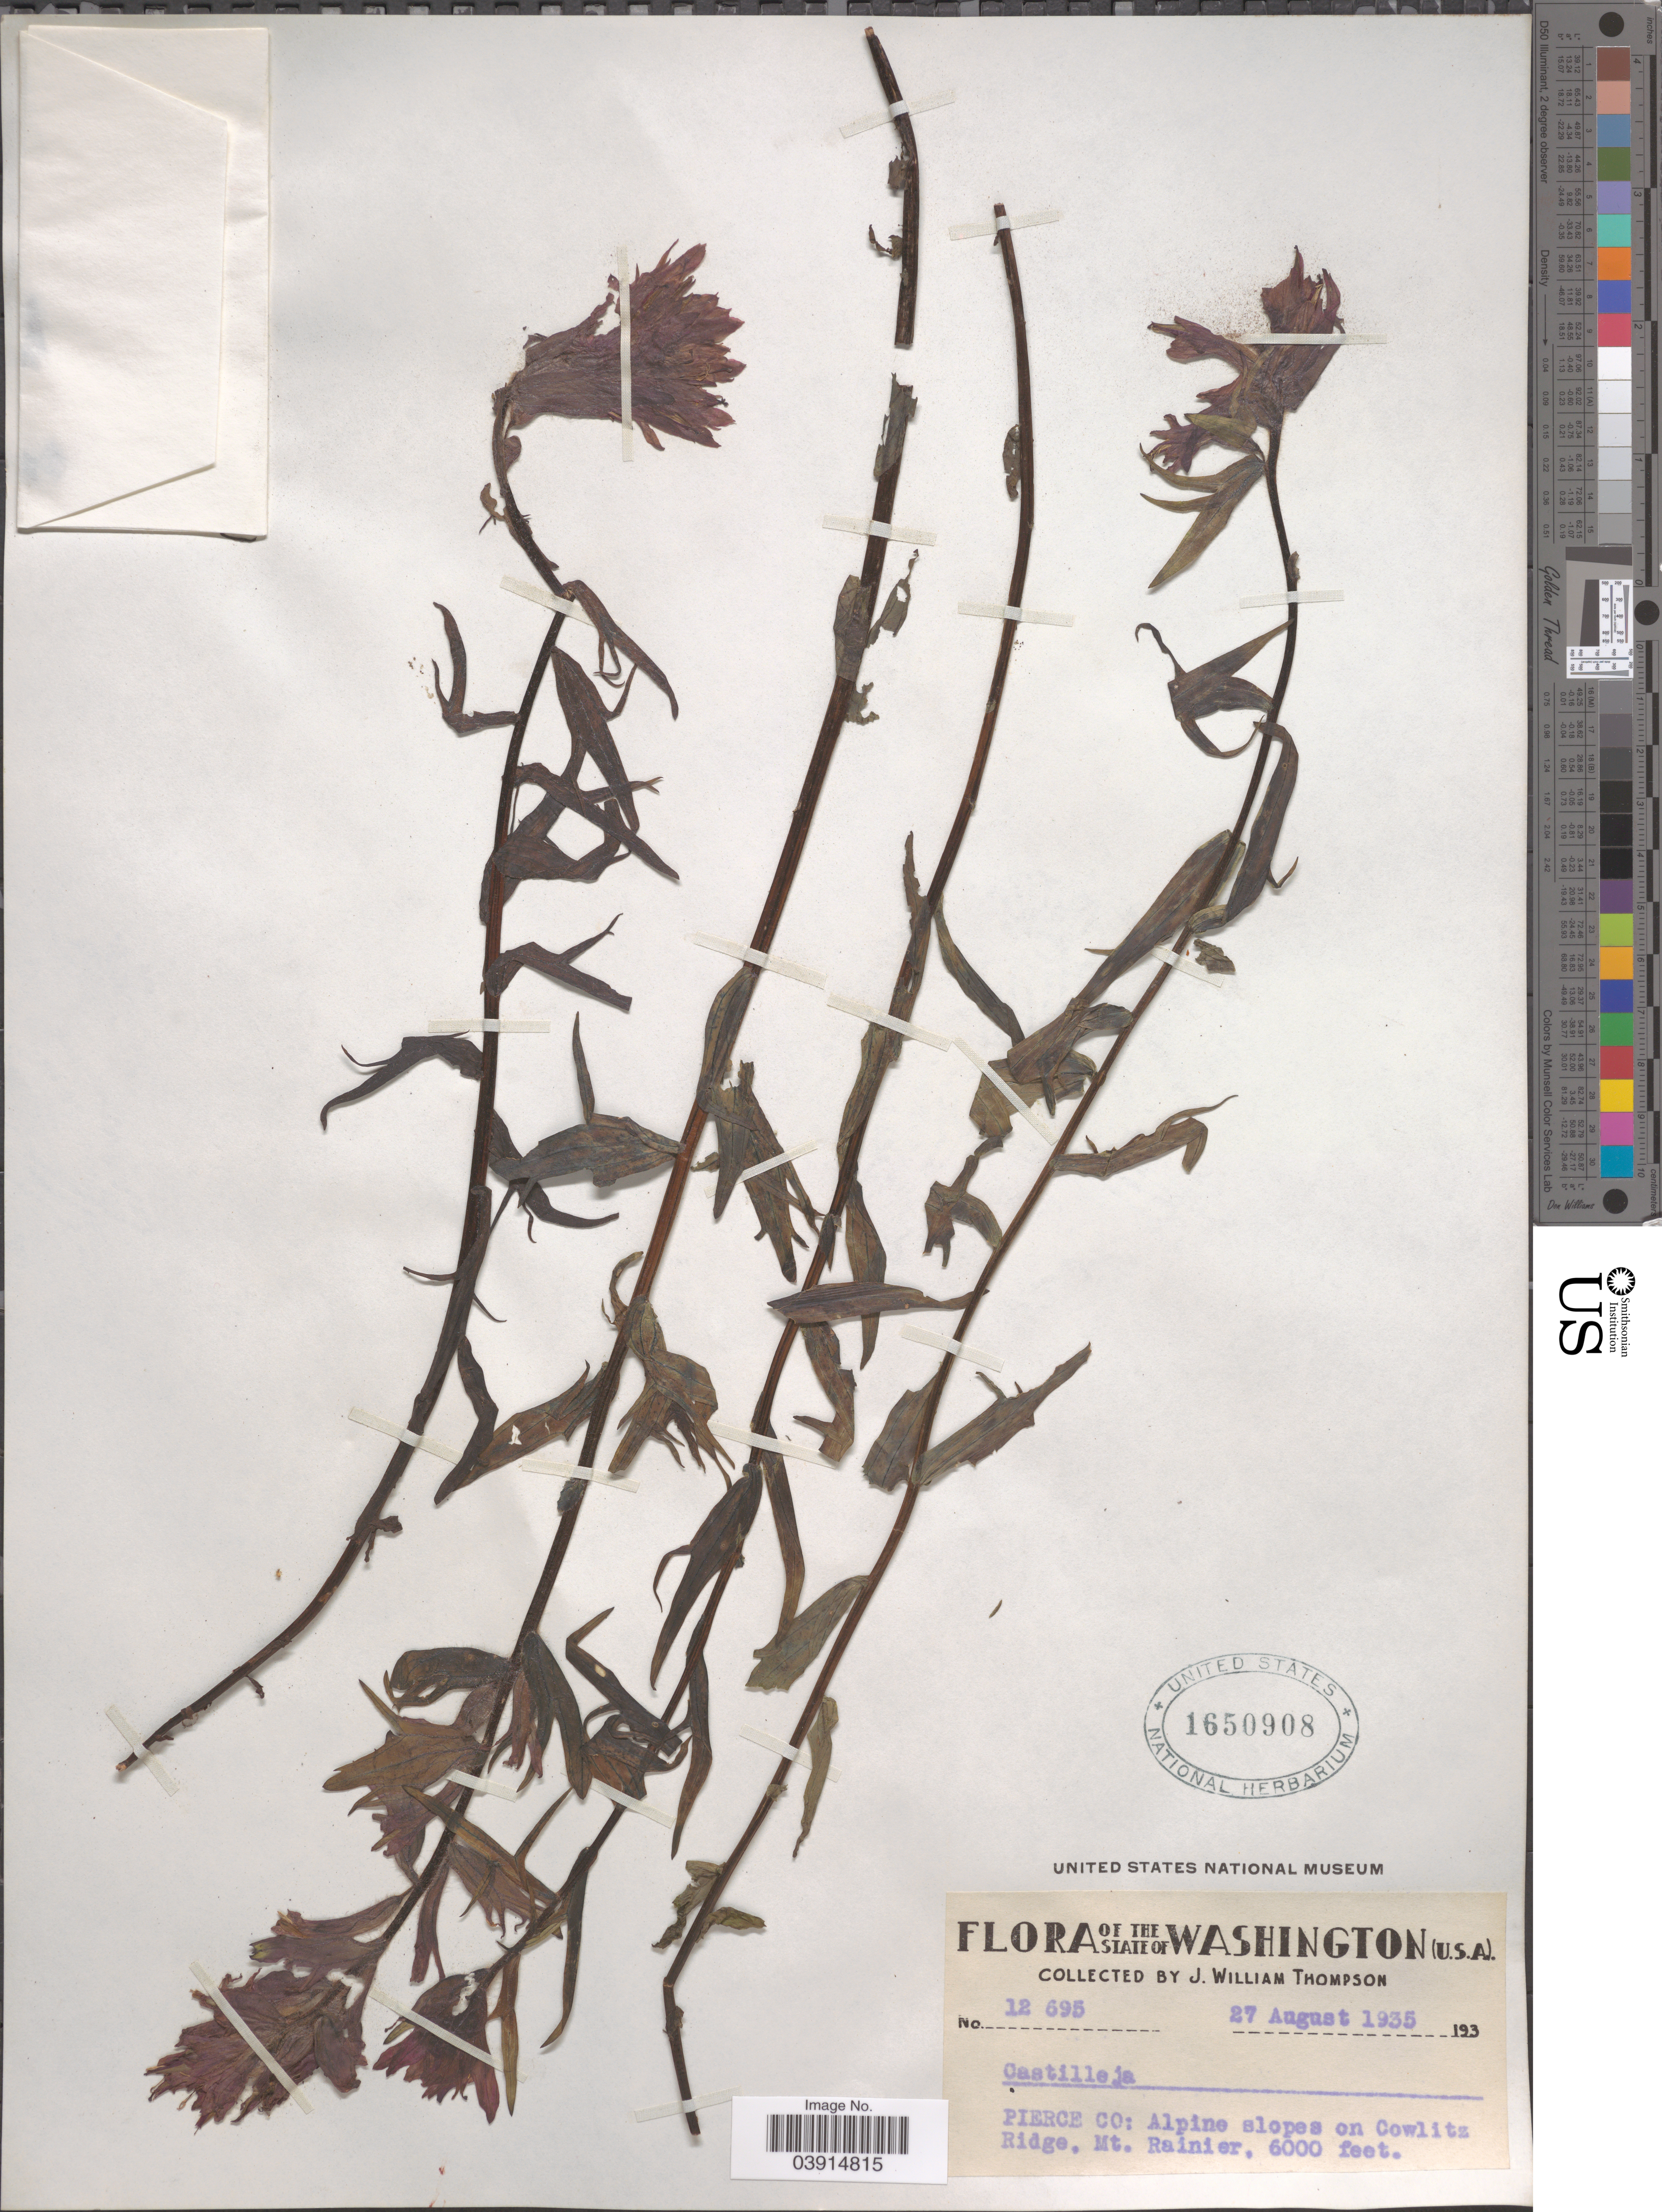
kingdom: Plantae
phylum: Tracheophyta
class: Magnoliopsida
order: Lamiales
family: Orobanchaceae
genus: Castilleja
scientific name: Castilleja sp.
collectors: J. W. Thompson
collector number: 12695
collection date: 1935-08-27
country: United States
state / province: Washington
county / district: Pierce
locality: Pierce Co: Alpine slopes on Cowlitz Ridge, Mt. Rainier.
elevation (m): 1829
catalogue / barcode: US 1650908